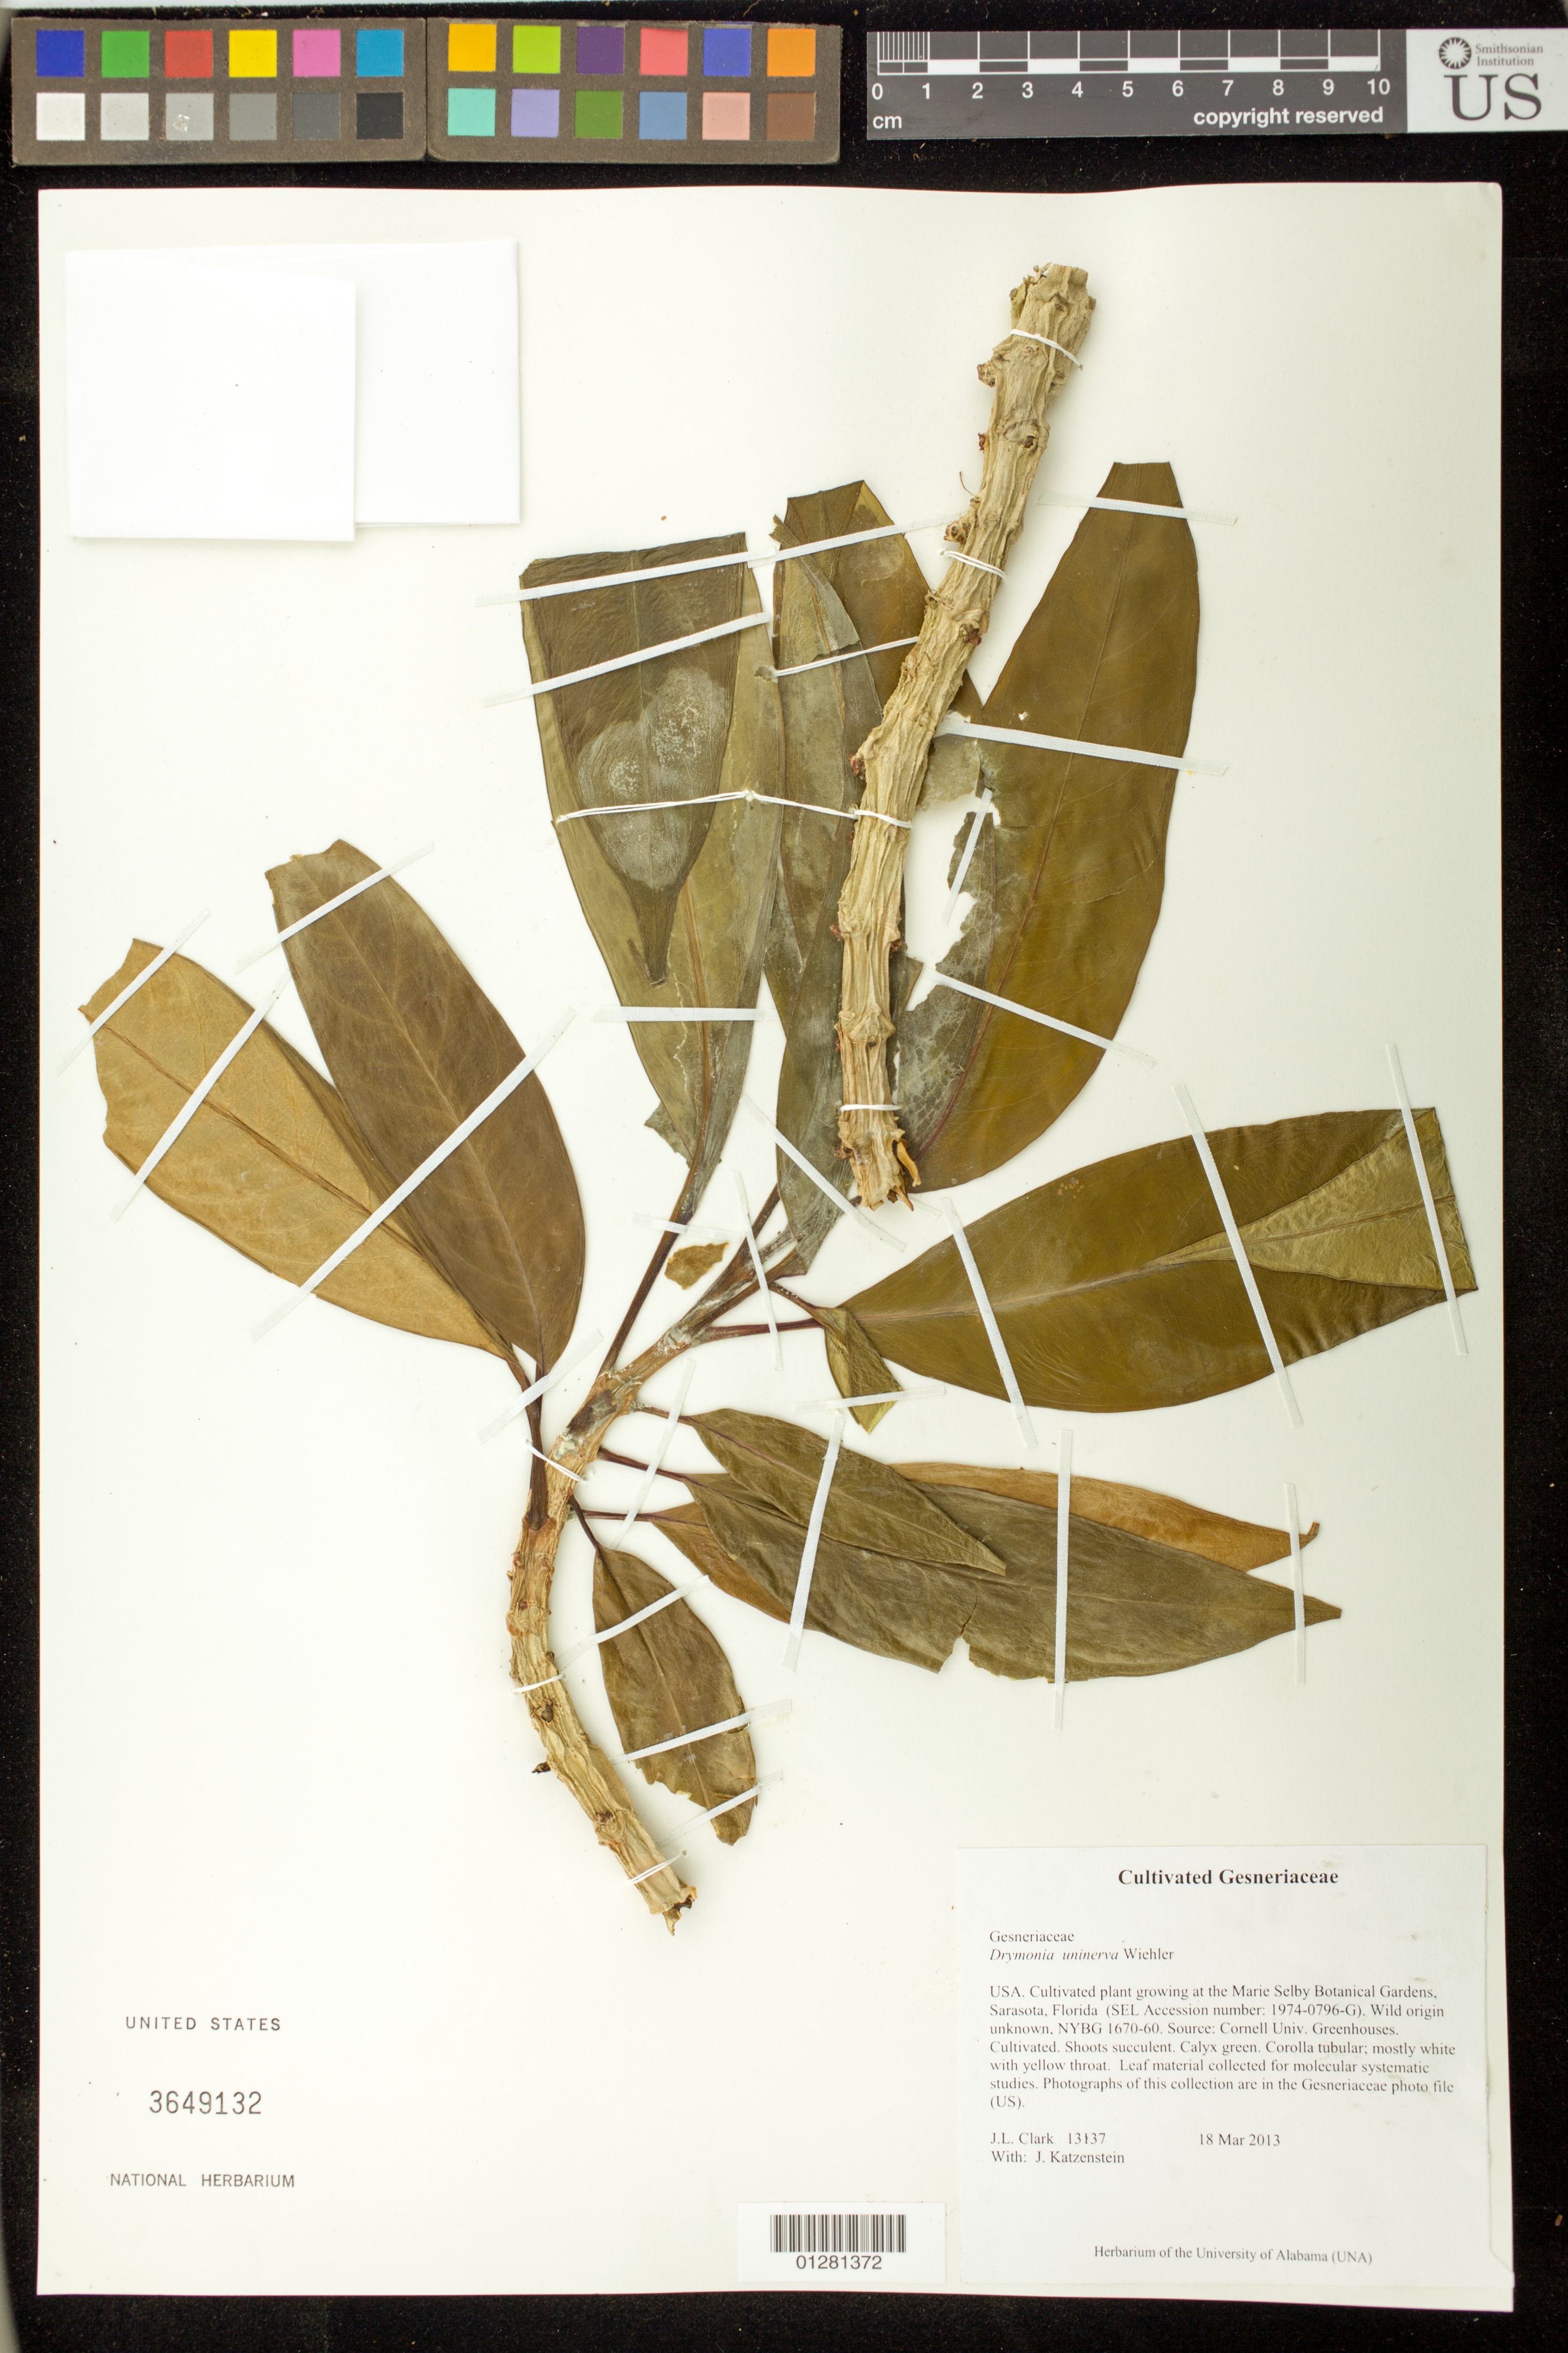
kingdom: Plantae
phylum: Tracheophyta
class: Magnoliopsida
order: Lamiales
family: Gesneriaceae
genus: Drymonia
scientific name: Drymonia uninerva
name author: Wiehler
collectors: J. L. Clark & J. Katzenstein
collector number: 13137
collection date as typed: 18 Mar 2013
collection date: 2013-03-18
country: United States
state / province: Florida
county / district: Sarasota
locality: Sarasota. Marie Selby Botanical Gardens.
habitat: Cultivated. Shoots succulent.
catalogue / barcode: US 3649132